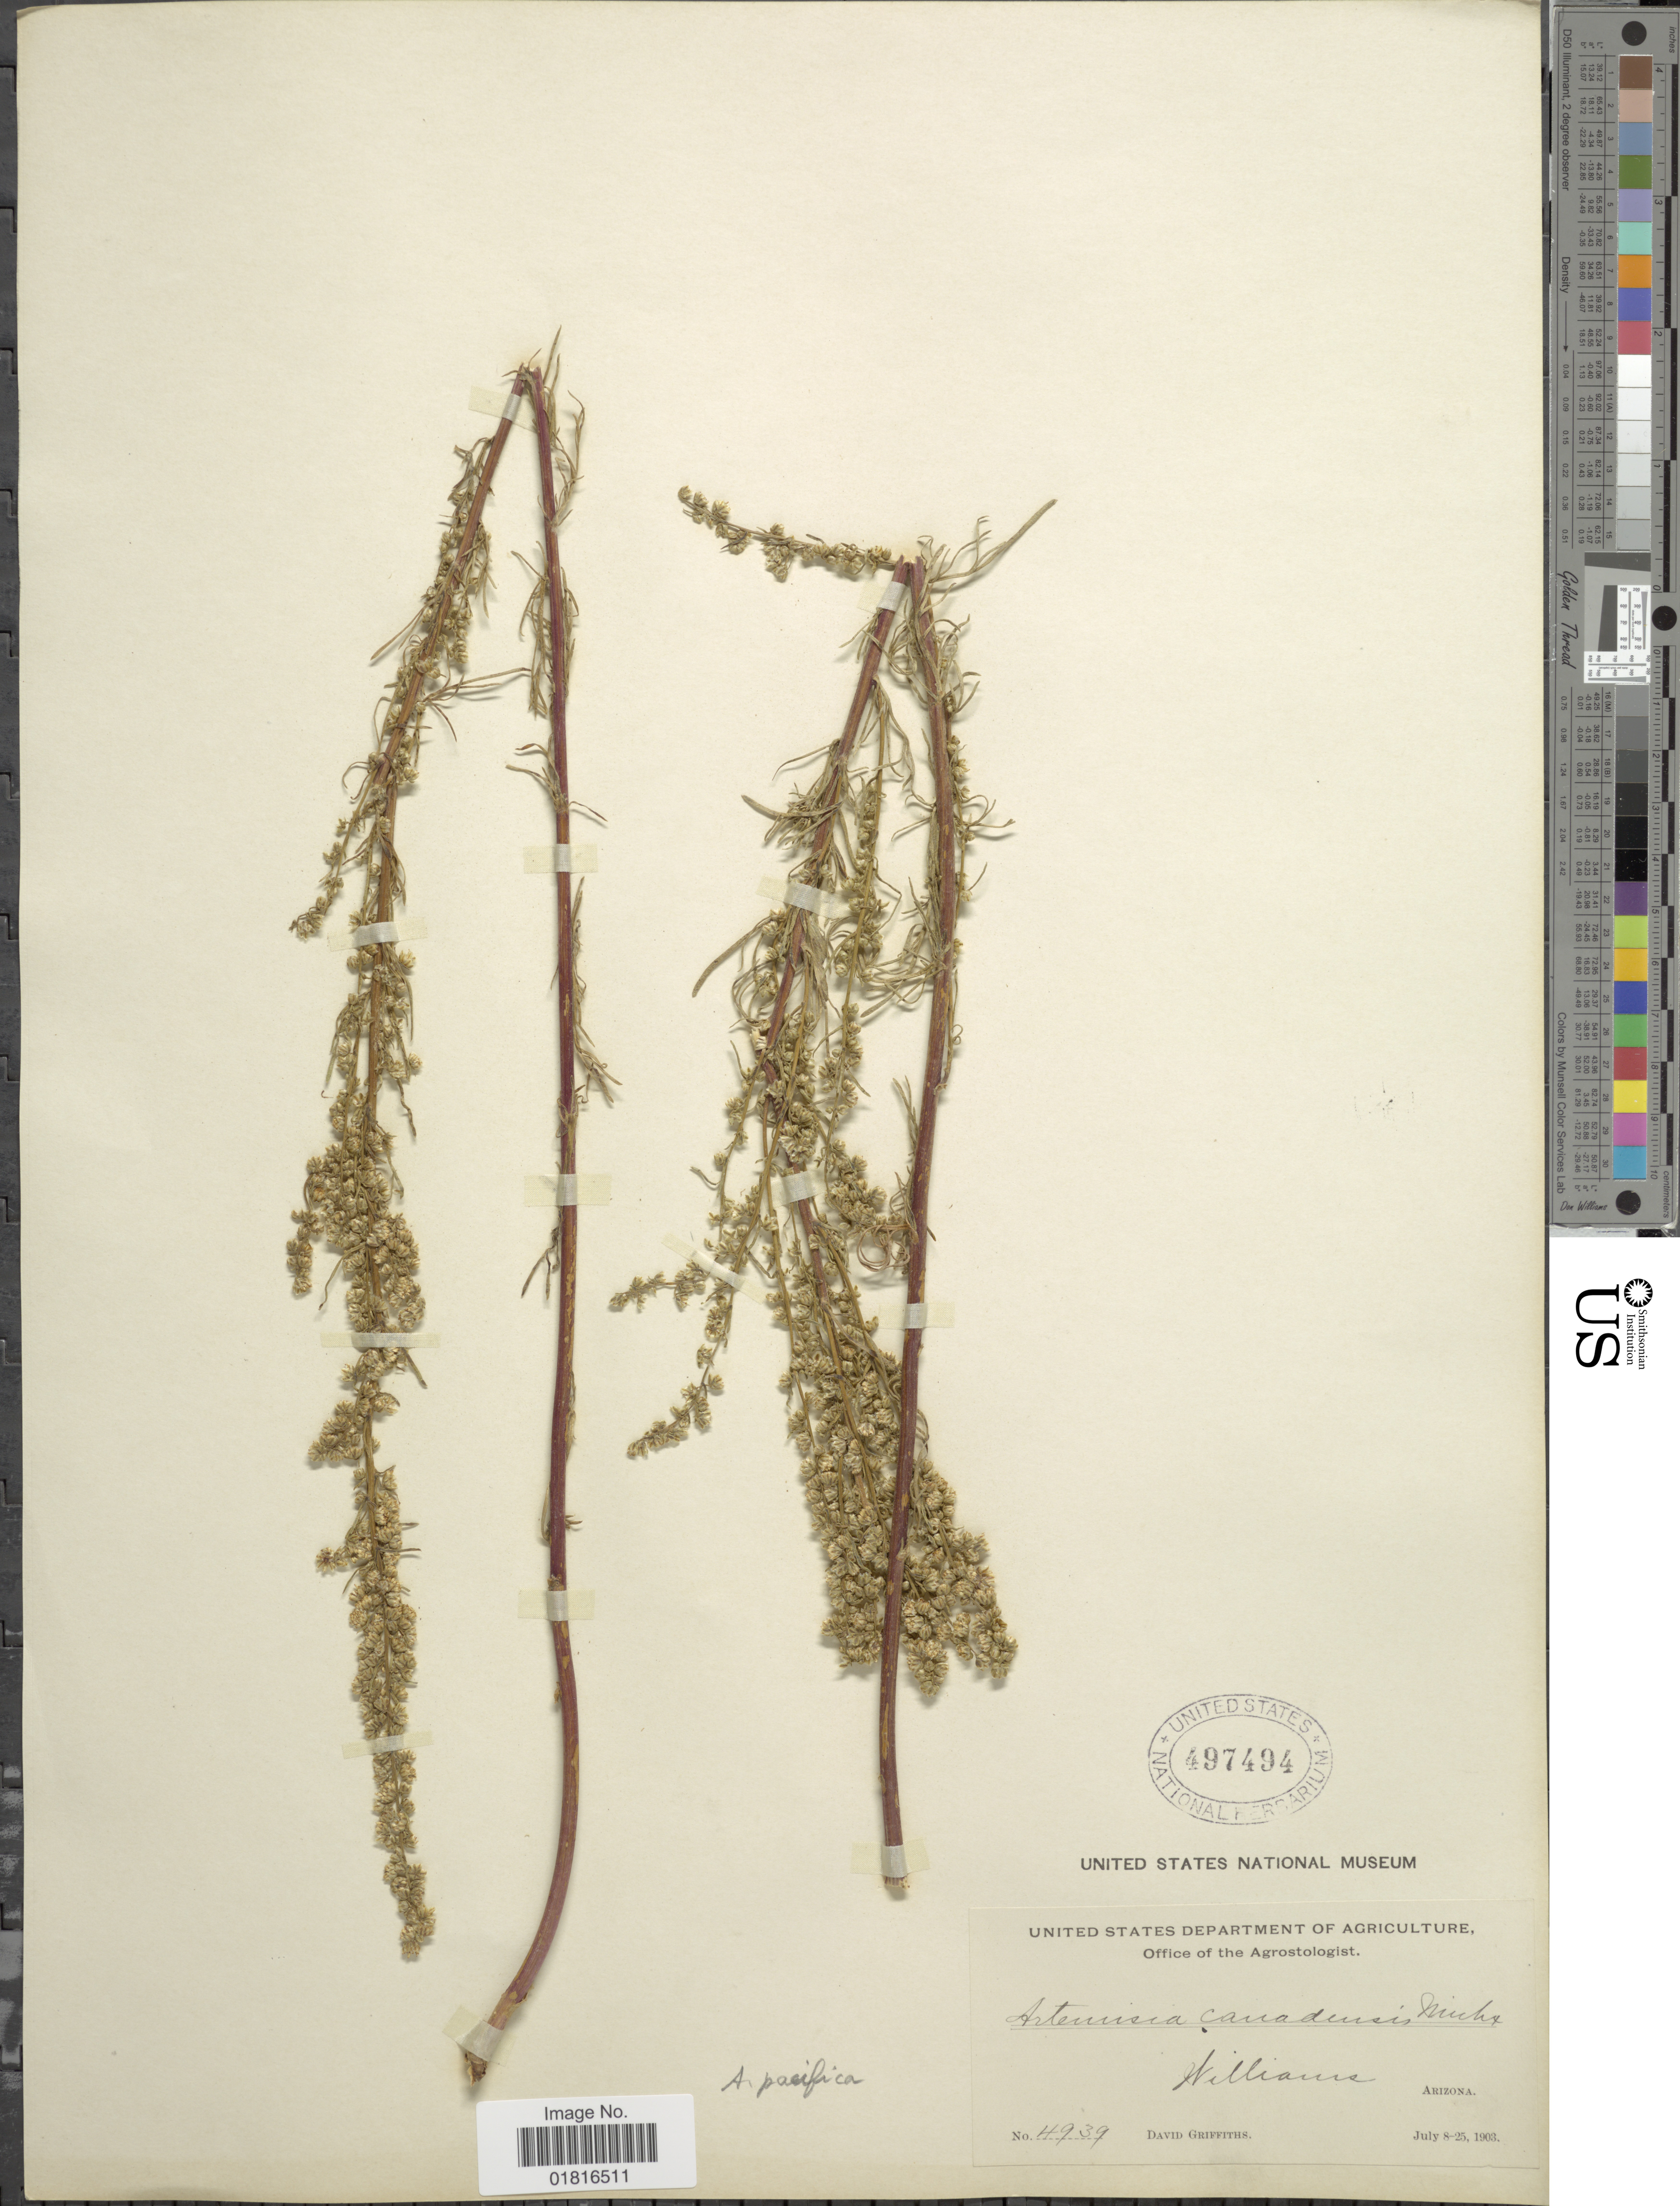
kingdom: Plantae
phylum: Tracheophyta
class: Magnoliopsida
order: Asterales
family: Asteraceae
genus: Artemisia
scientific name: Artemisia pacifica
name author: Nutt.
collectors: D. Griffiths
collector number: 4939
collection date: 1903-07-08/1903-07-25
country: United States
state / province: Arizona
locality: Williams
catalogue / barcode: US 497494